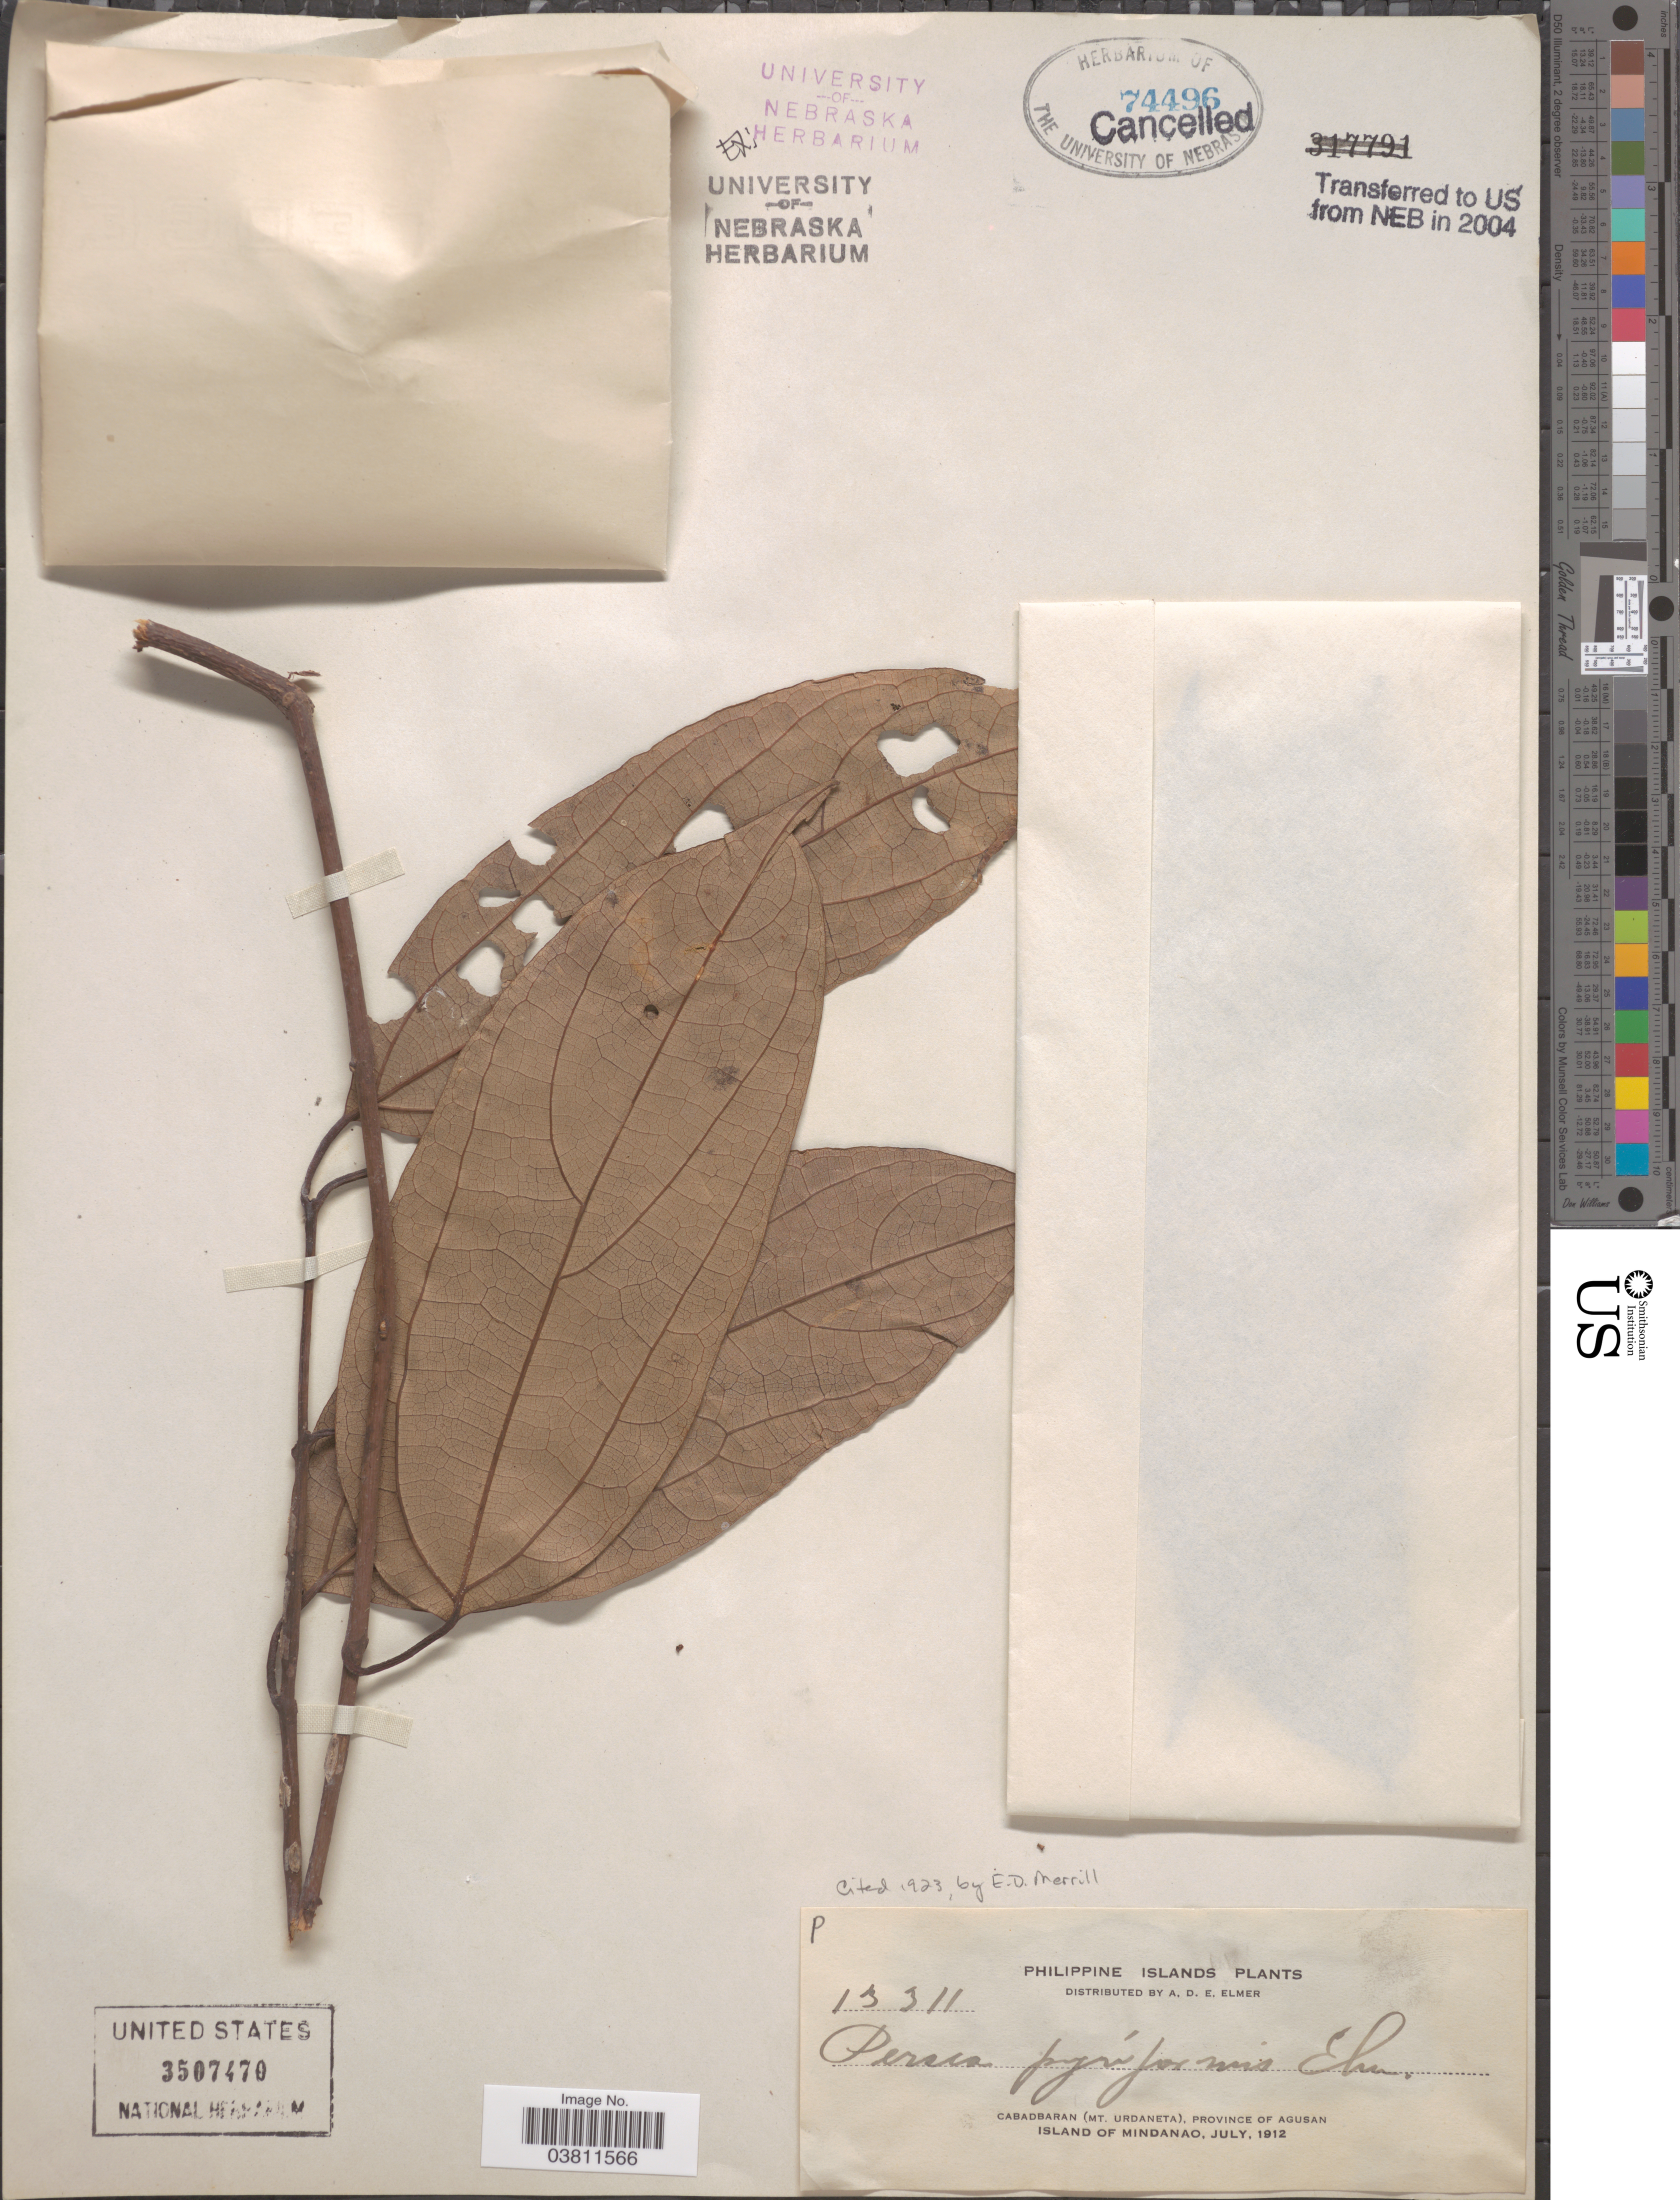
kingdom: Plantae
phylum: Tracheophyta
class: Magnoliopsida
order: Laurales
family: Lauraceae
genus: Persea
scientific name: Persea pyriformis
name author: Elmer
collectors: A. D. E. Elmer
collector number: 13311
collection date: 1912-07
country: Philippines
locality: Cabadbaran (Mt. Urdaneta), Province of Agusan. Island of Mindanao.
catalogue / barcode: US 3507470